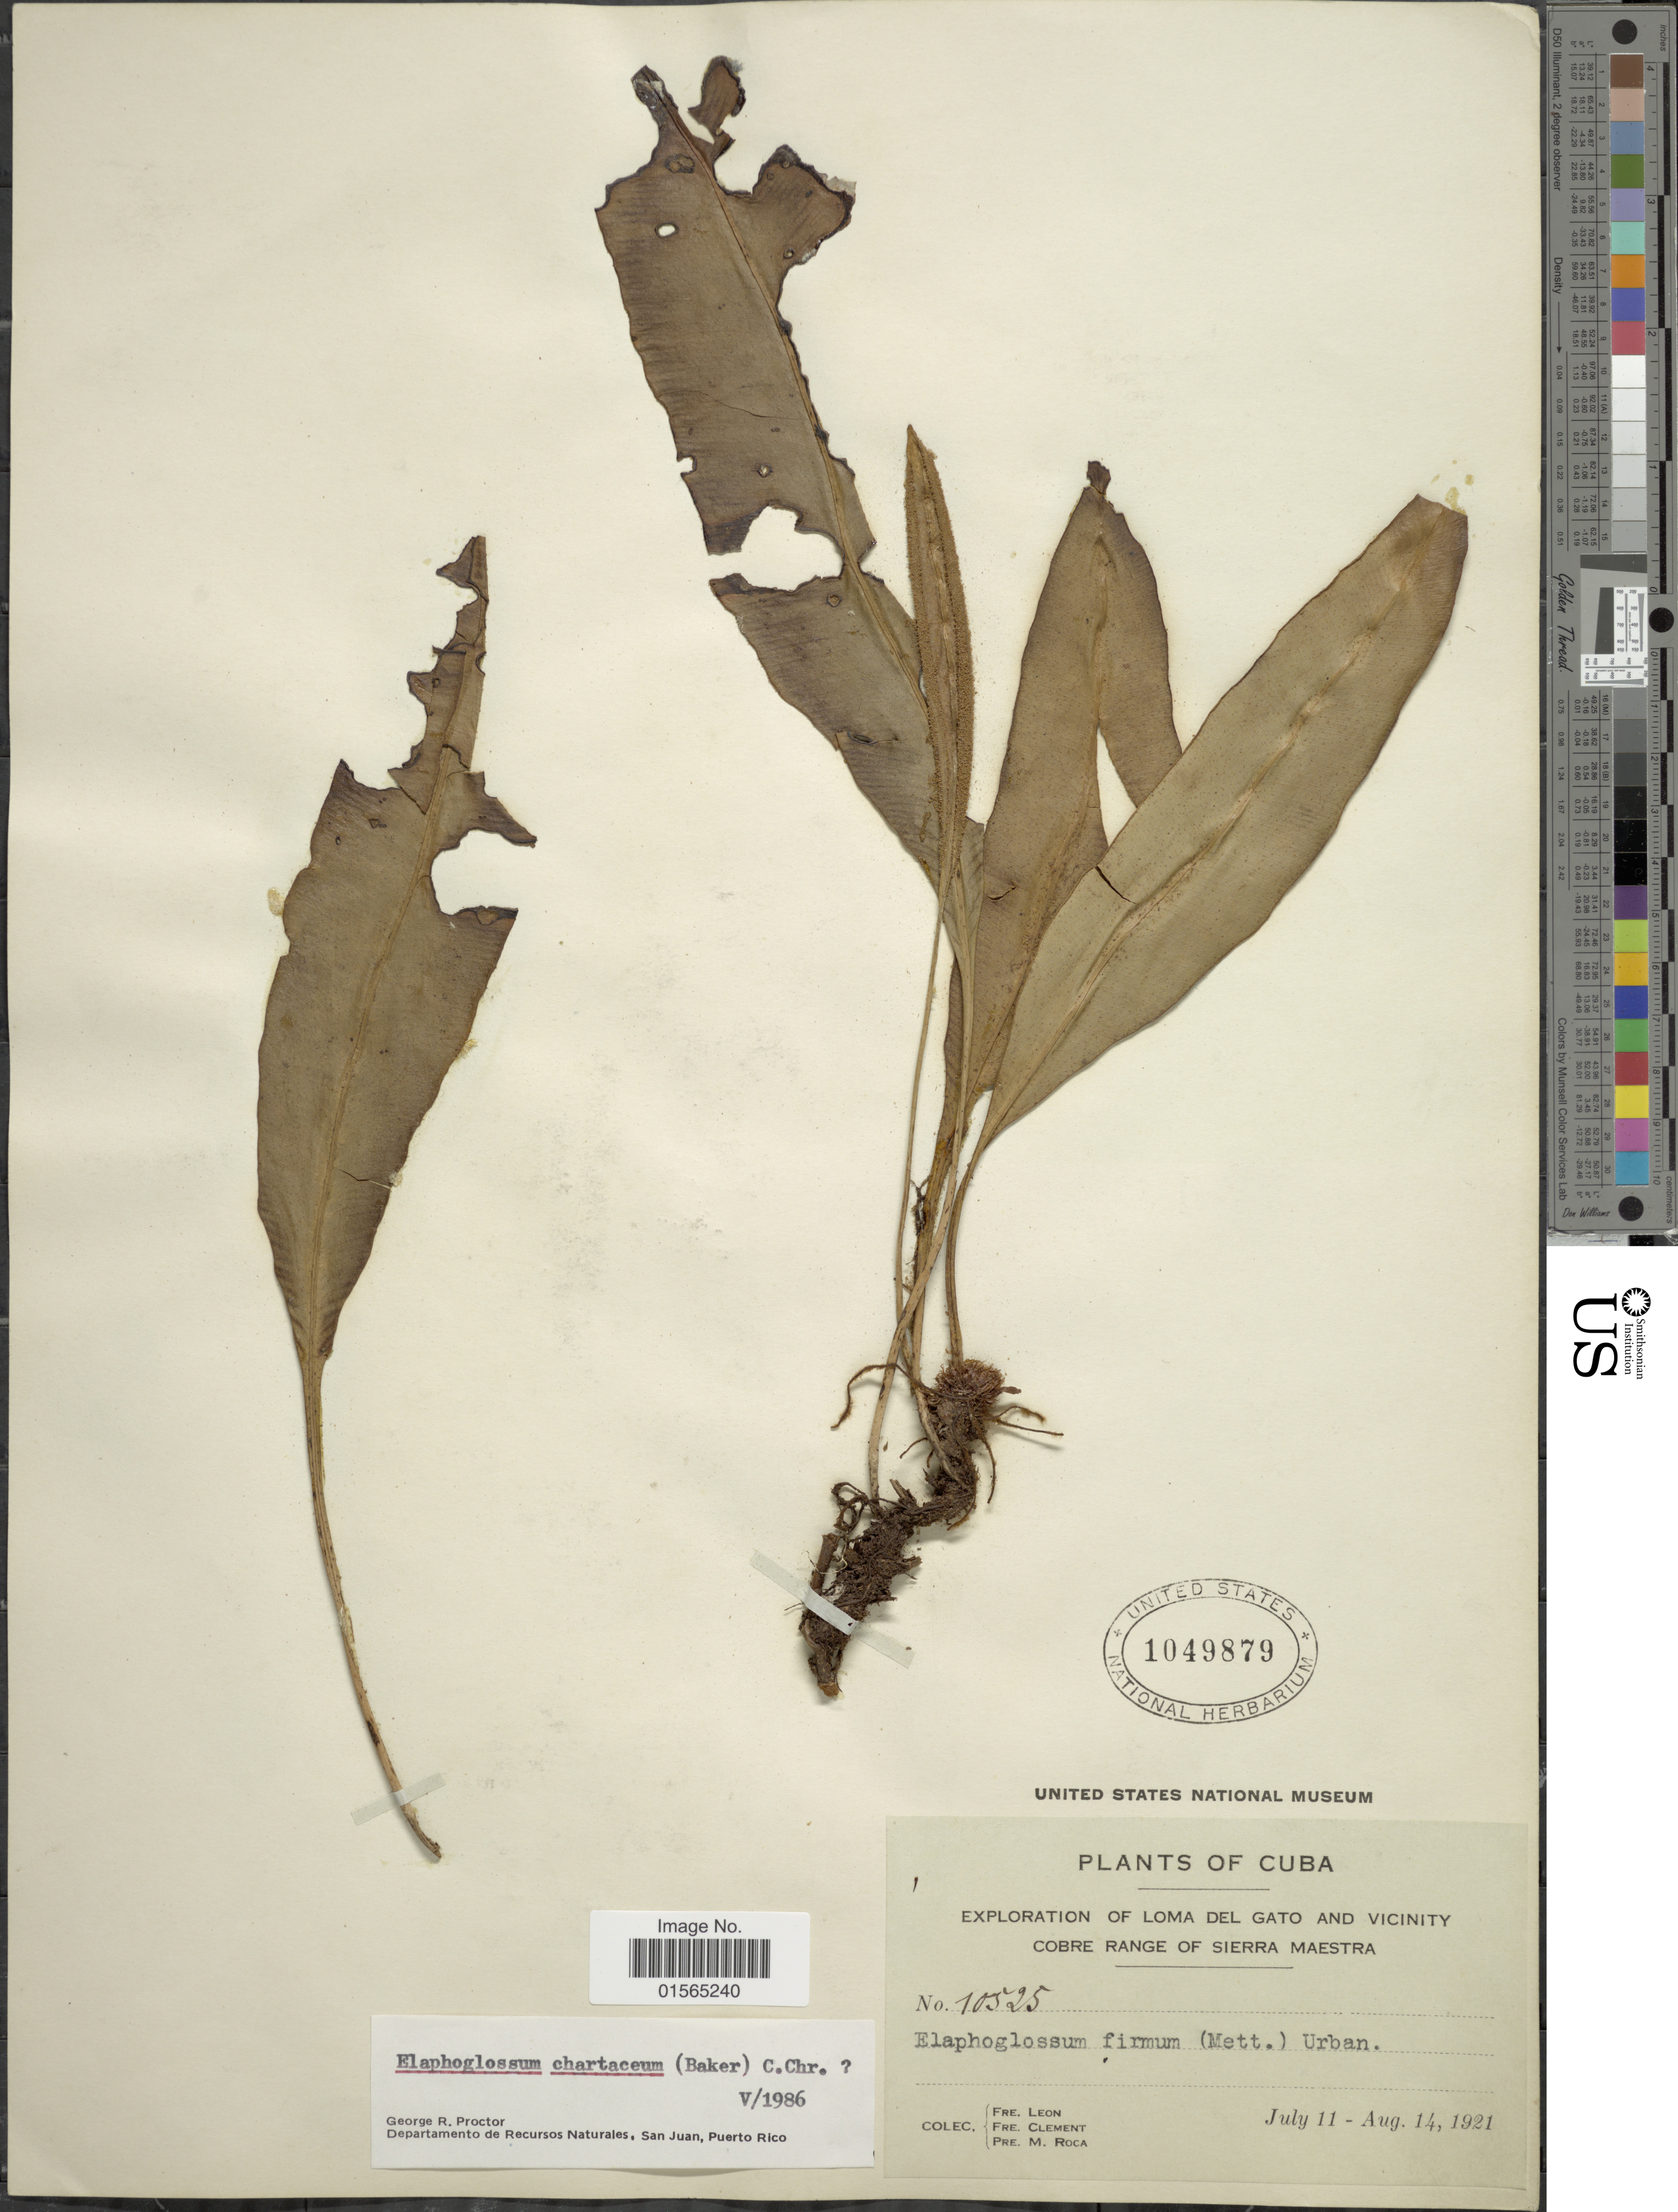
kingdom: Plantae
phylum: Tracheophyta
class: Polypodiopsida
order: Polypodiales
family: Dryopteridaceae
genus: Elaphoglossum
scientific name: Elaphoglossum chartaceum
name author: (Baker ex Jenman) C. Chr.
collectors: Bro. León, A. Clément Téteau & M. Roca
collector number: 10525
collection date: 1921-07-11/1921-08-14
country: Cuba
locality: Exploration of Loma del Gato and vicinity Cobre Range of Sierra Maestra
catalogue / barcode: US 1049879